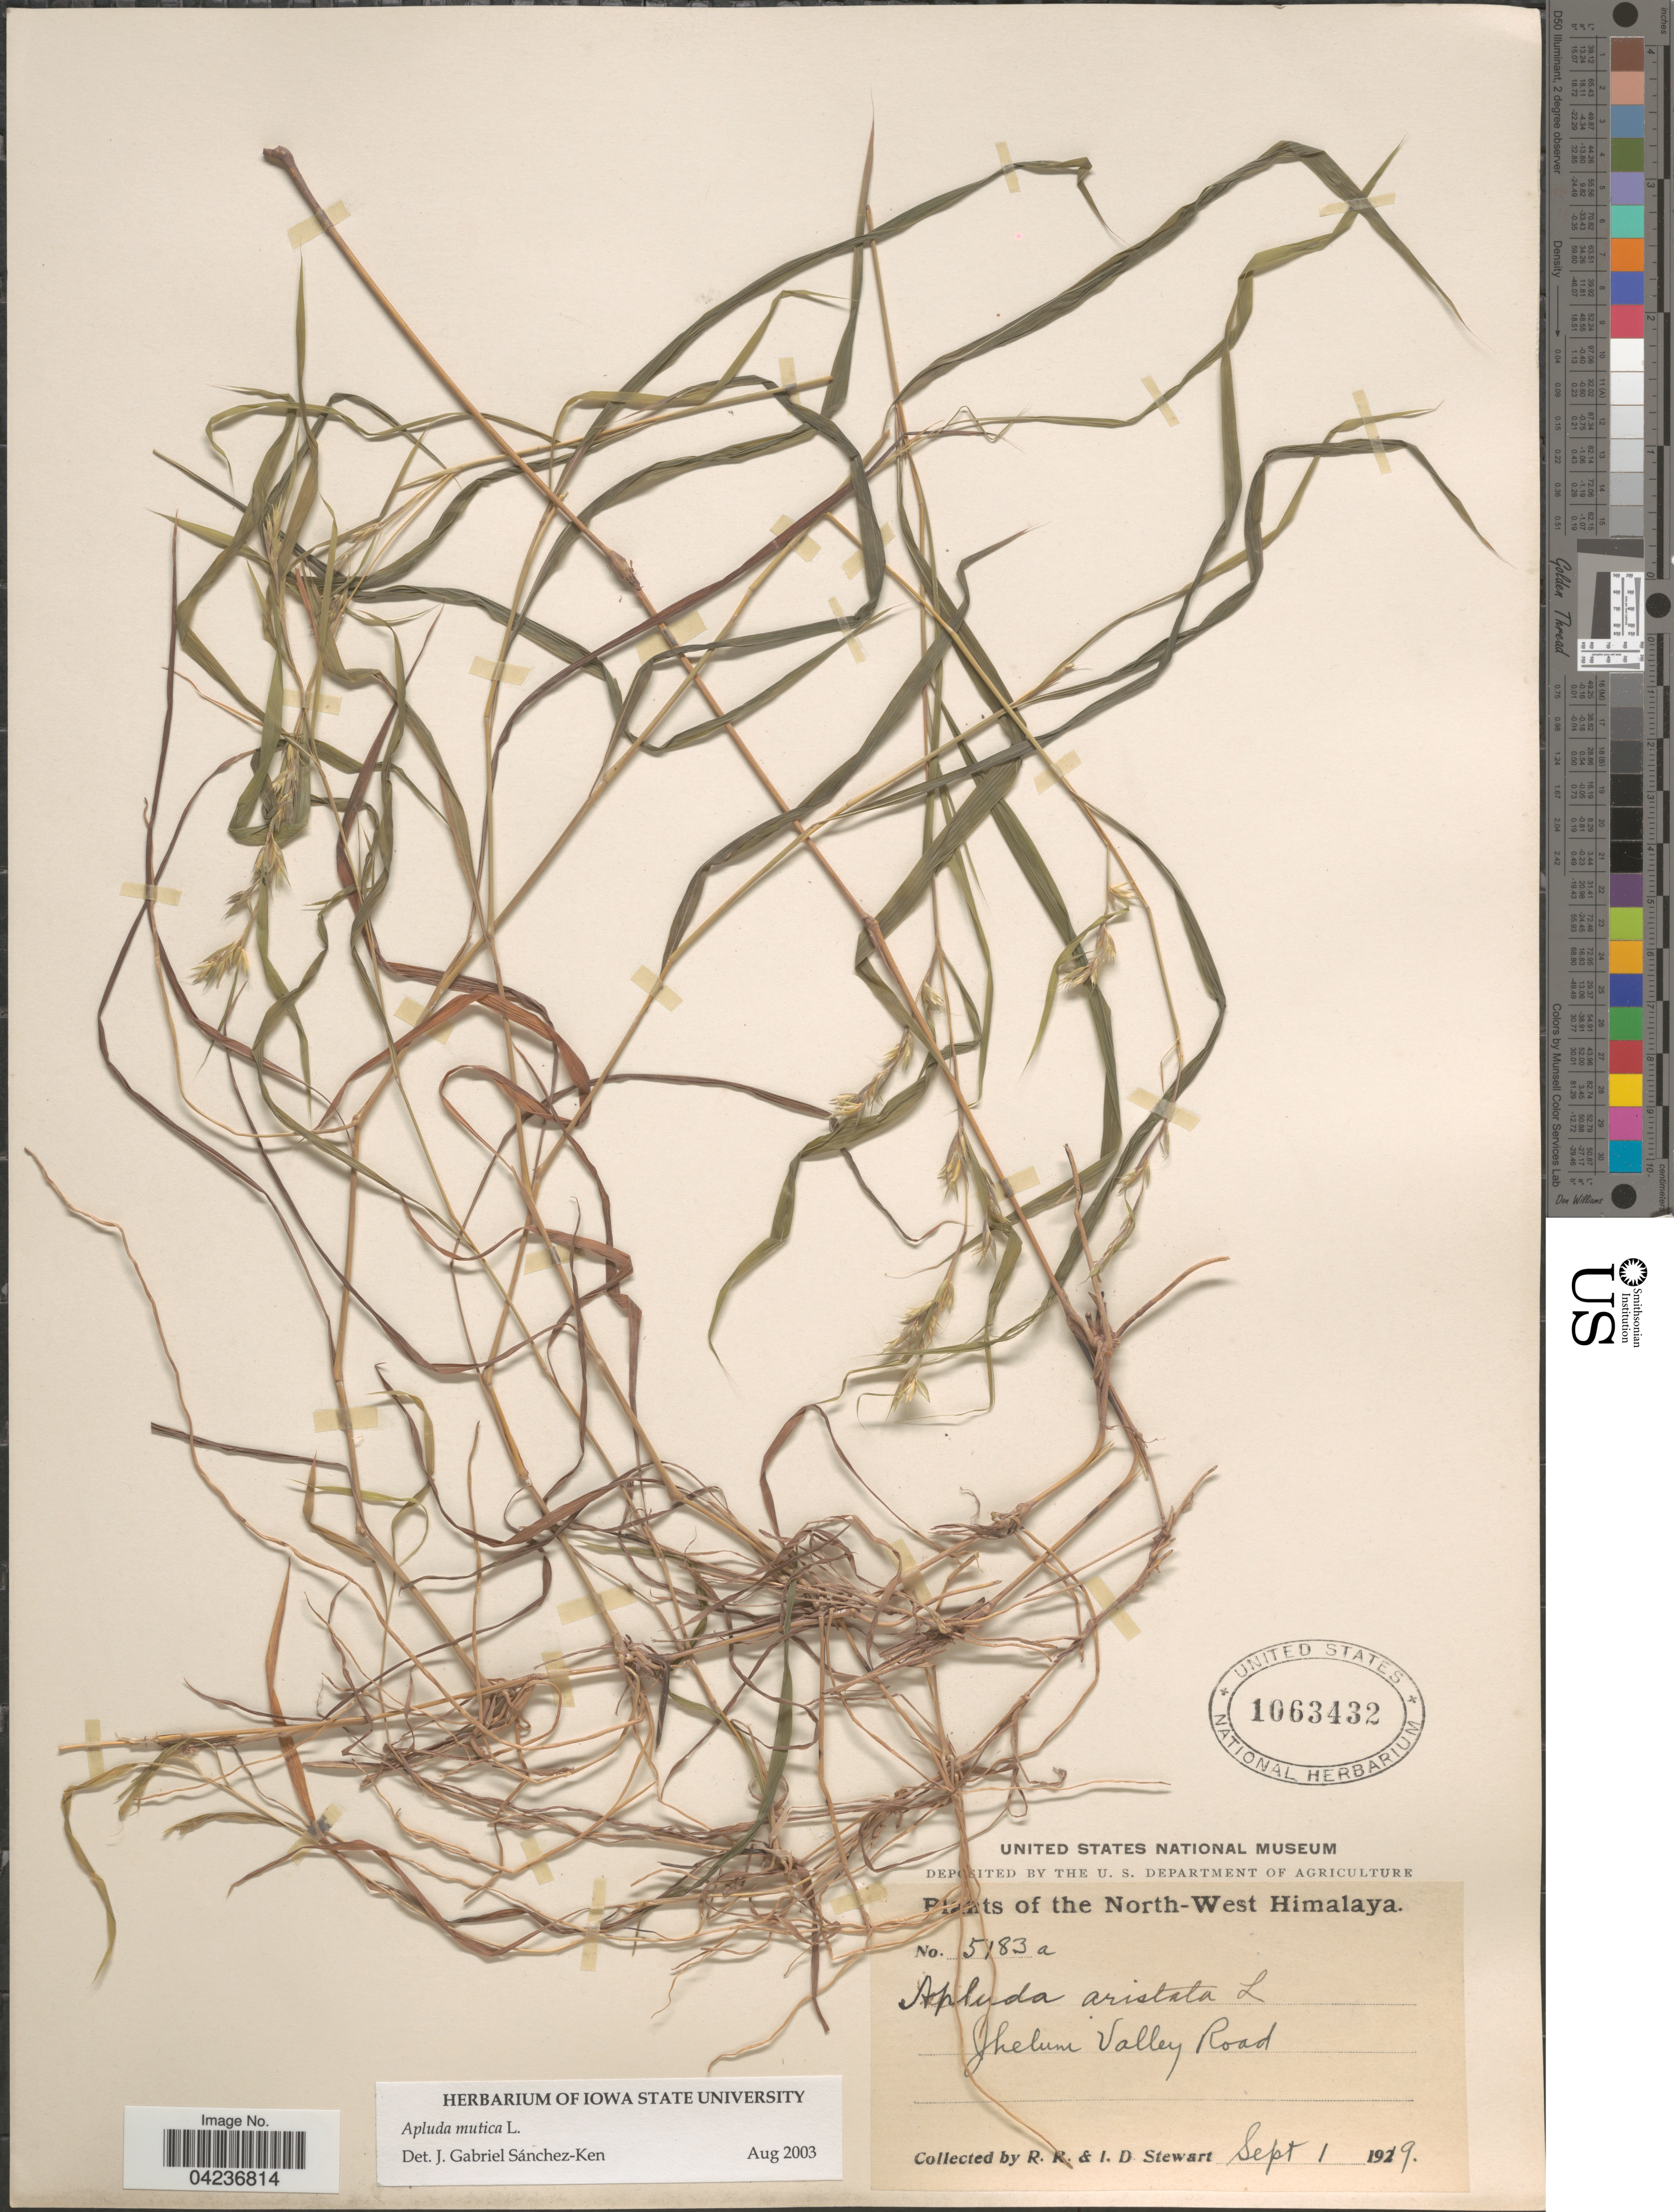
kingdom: Plantae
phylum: Tracheophyta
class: Liliopsida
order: Poales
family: Poaceae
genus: Apluda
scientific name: Apluda mutica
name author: L.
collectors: R. Stewart & I. Stewart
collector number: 5183a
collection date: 1919-09-01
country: Pakistan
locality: The North-West Himalaya. Jhelum Valley Road.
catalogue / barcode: US 1063432